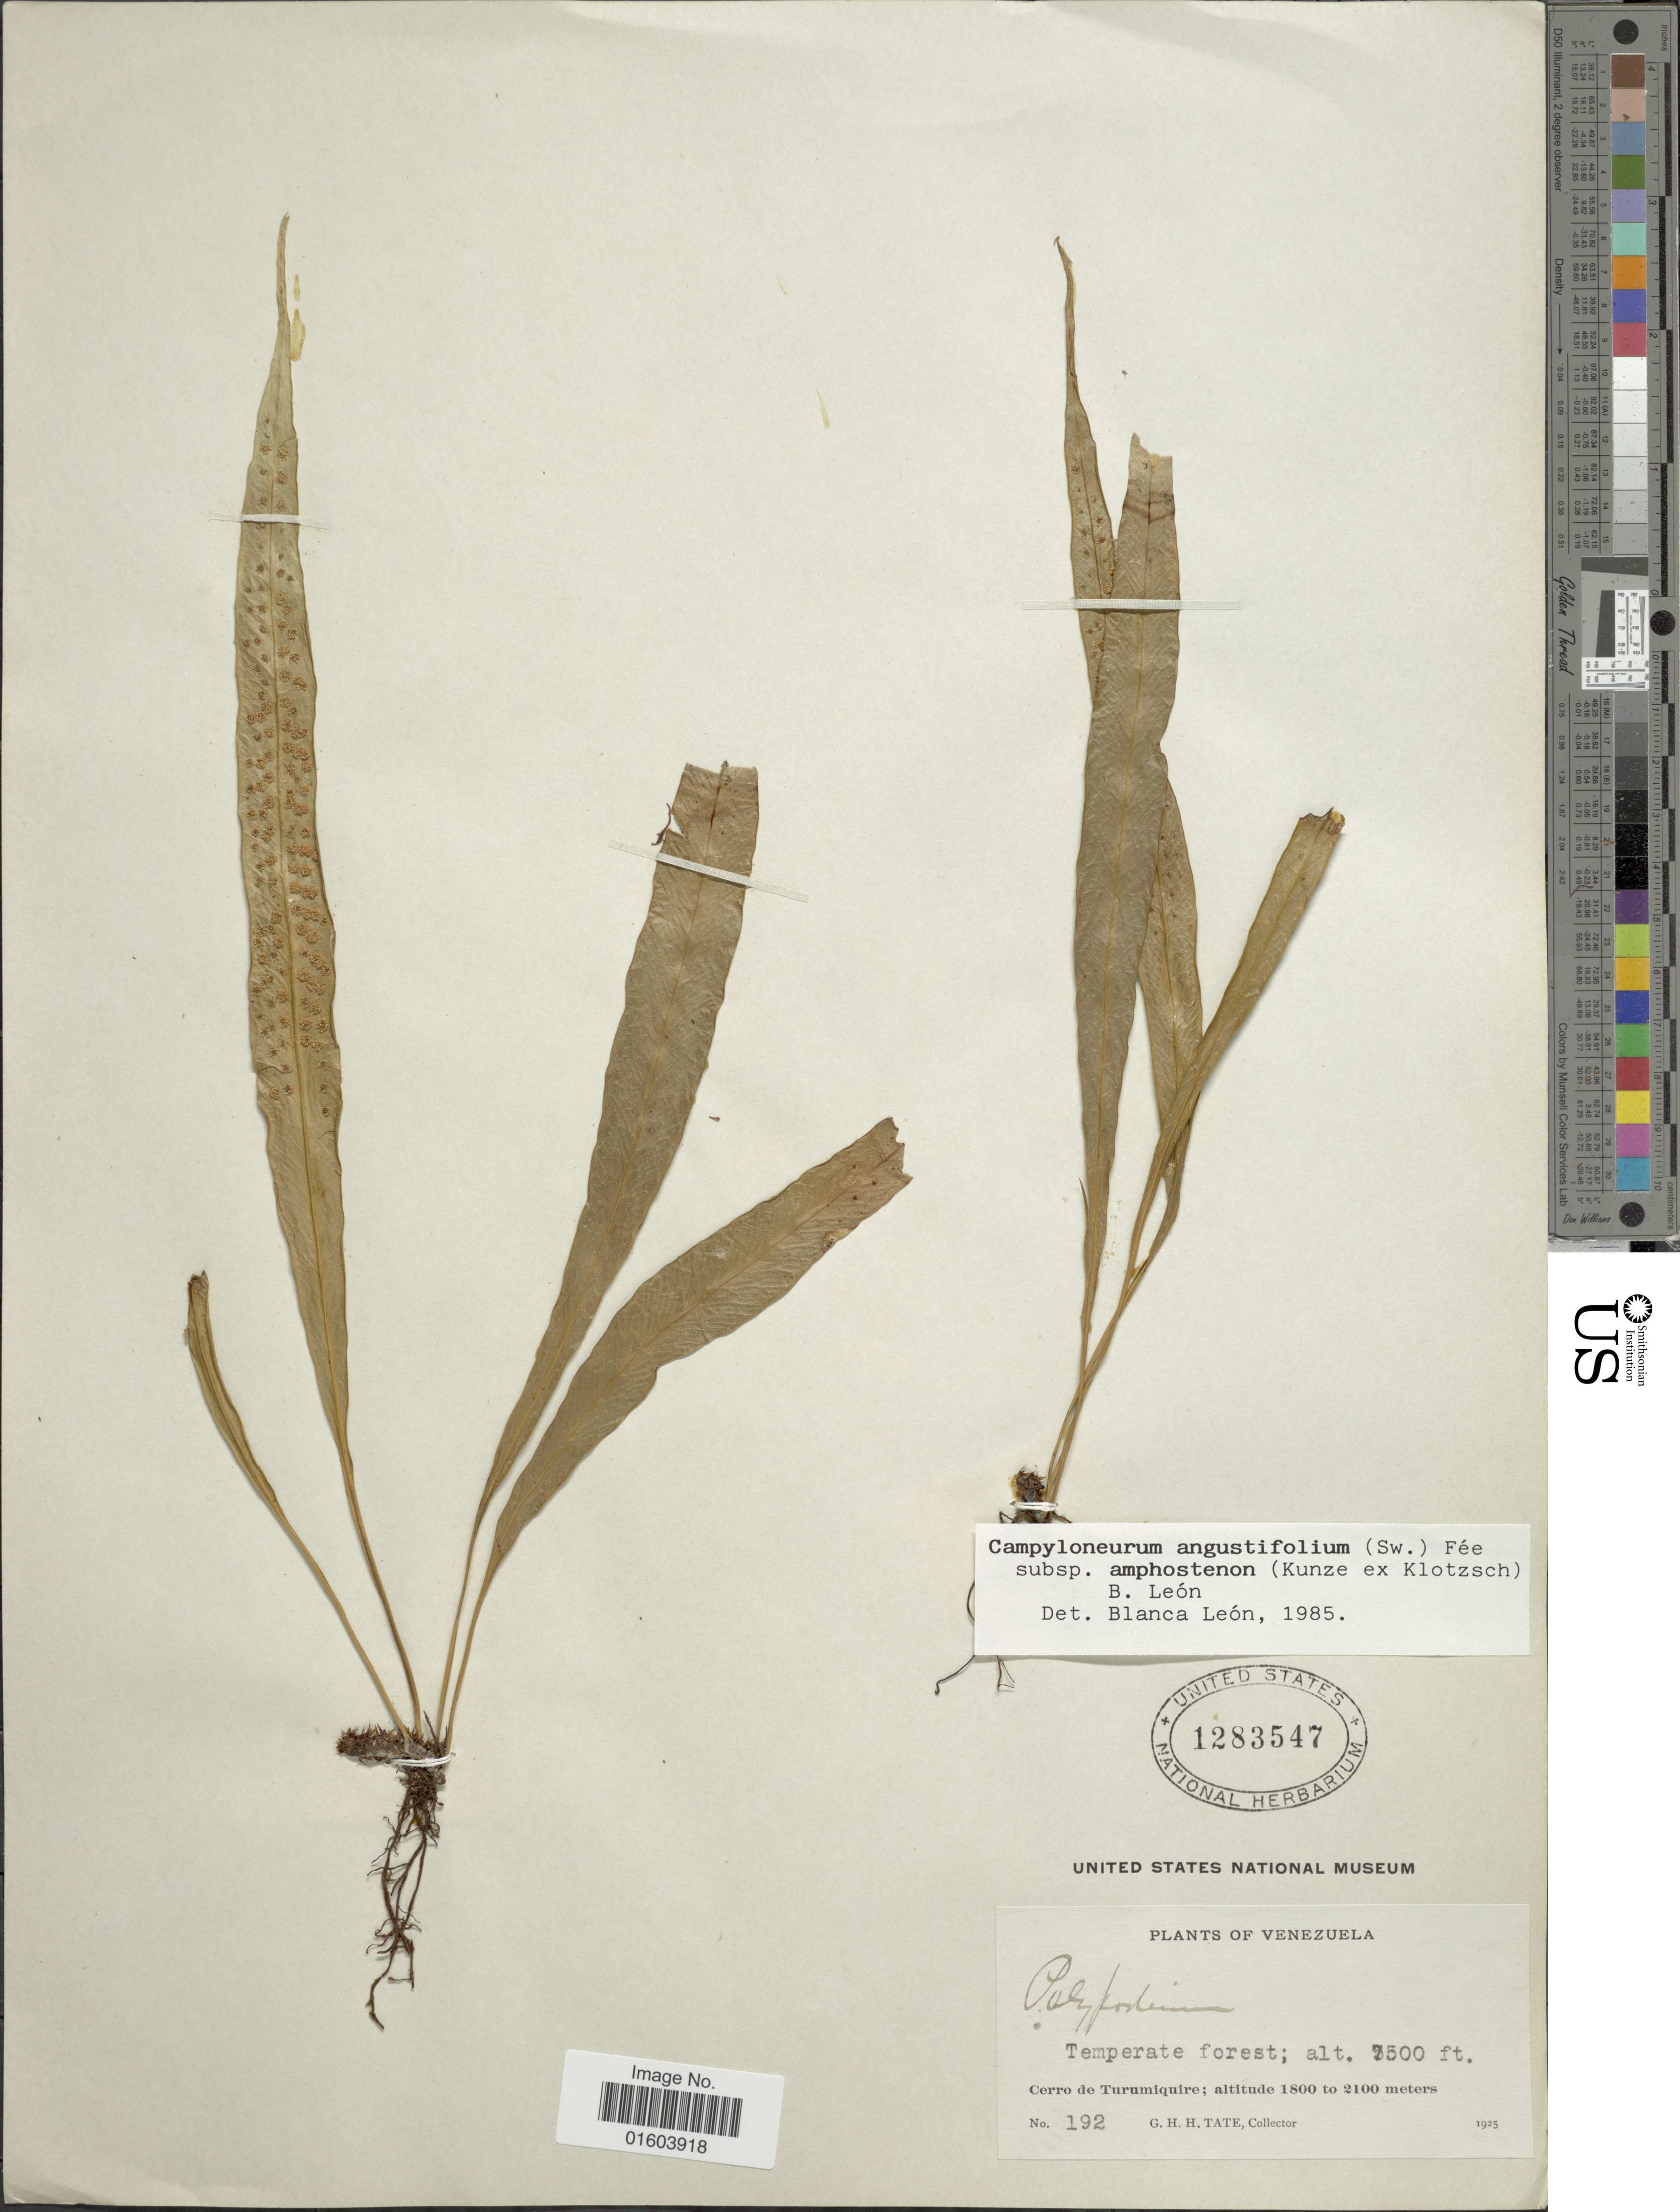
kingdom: Plantae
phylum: Tracheophyta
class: Polypodiopsida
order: Polypodiales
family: Polypodiaceae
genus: Campyloneurum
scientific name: Campyloneurum amphostenon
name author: (Kunze ex Klotzsch) Fée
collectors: G. H. H.Tate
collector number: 192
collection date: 1925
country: Venezuela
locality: Cerro de Turumiquire.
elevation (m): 2286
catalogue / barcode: US 1283547